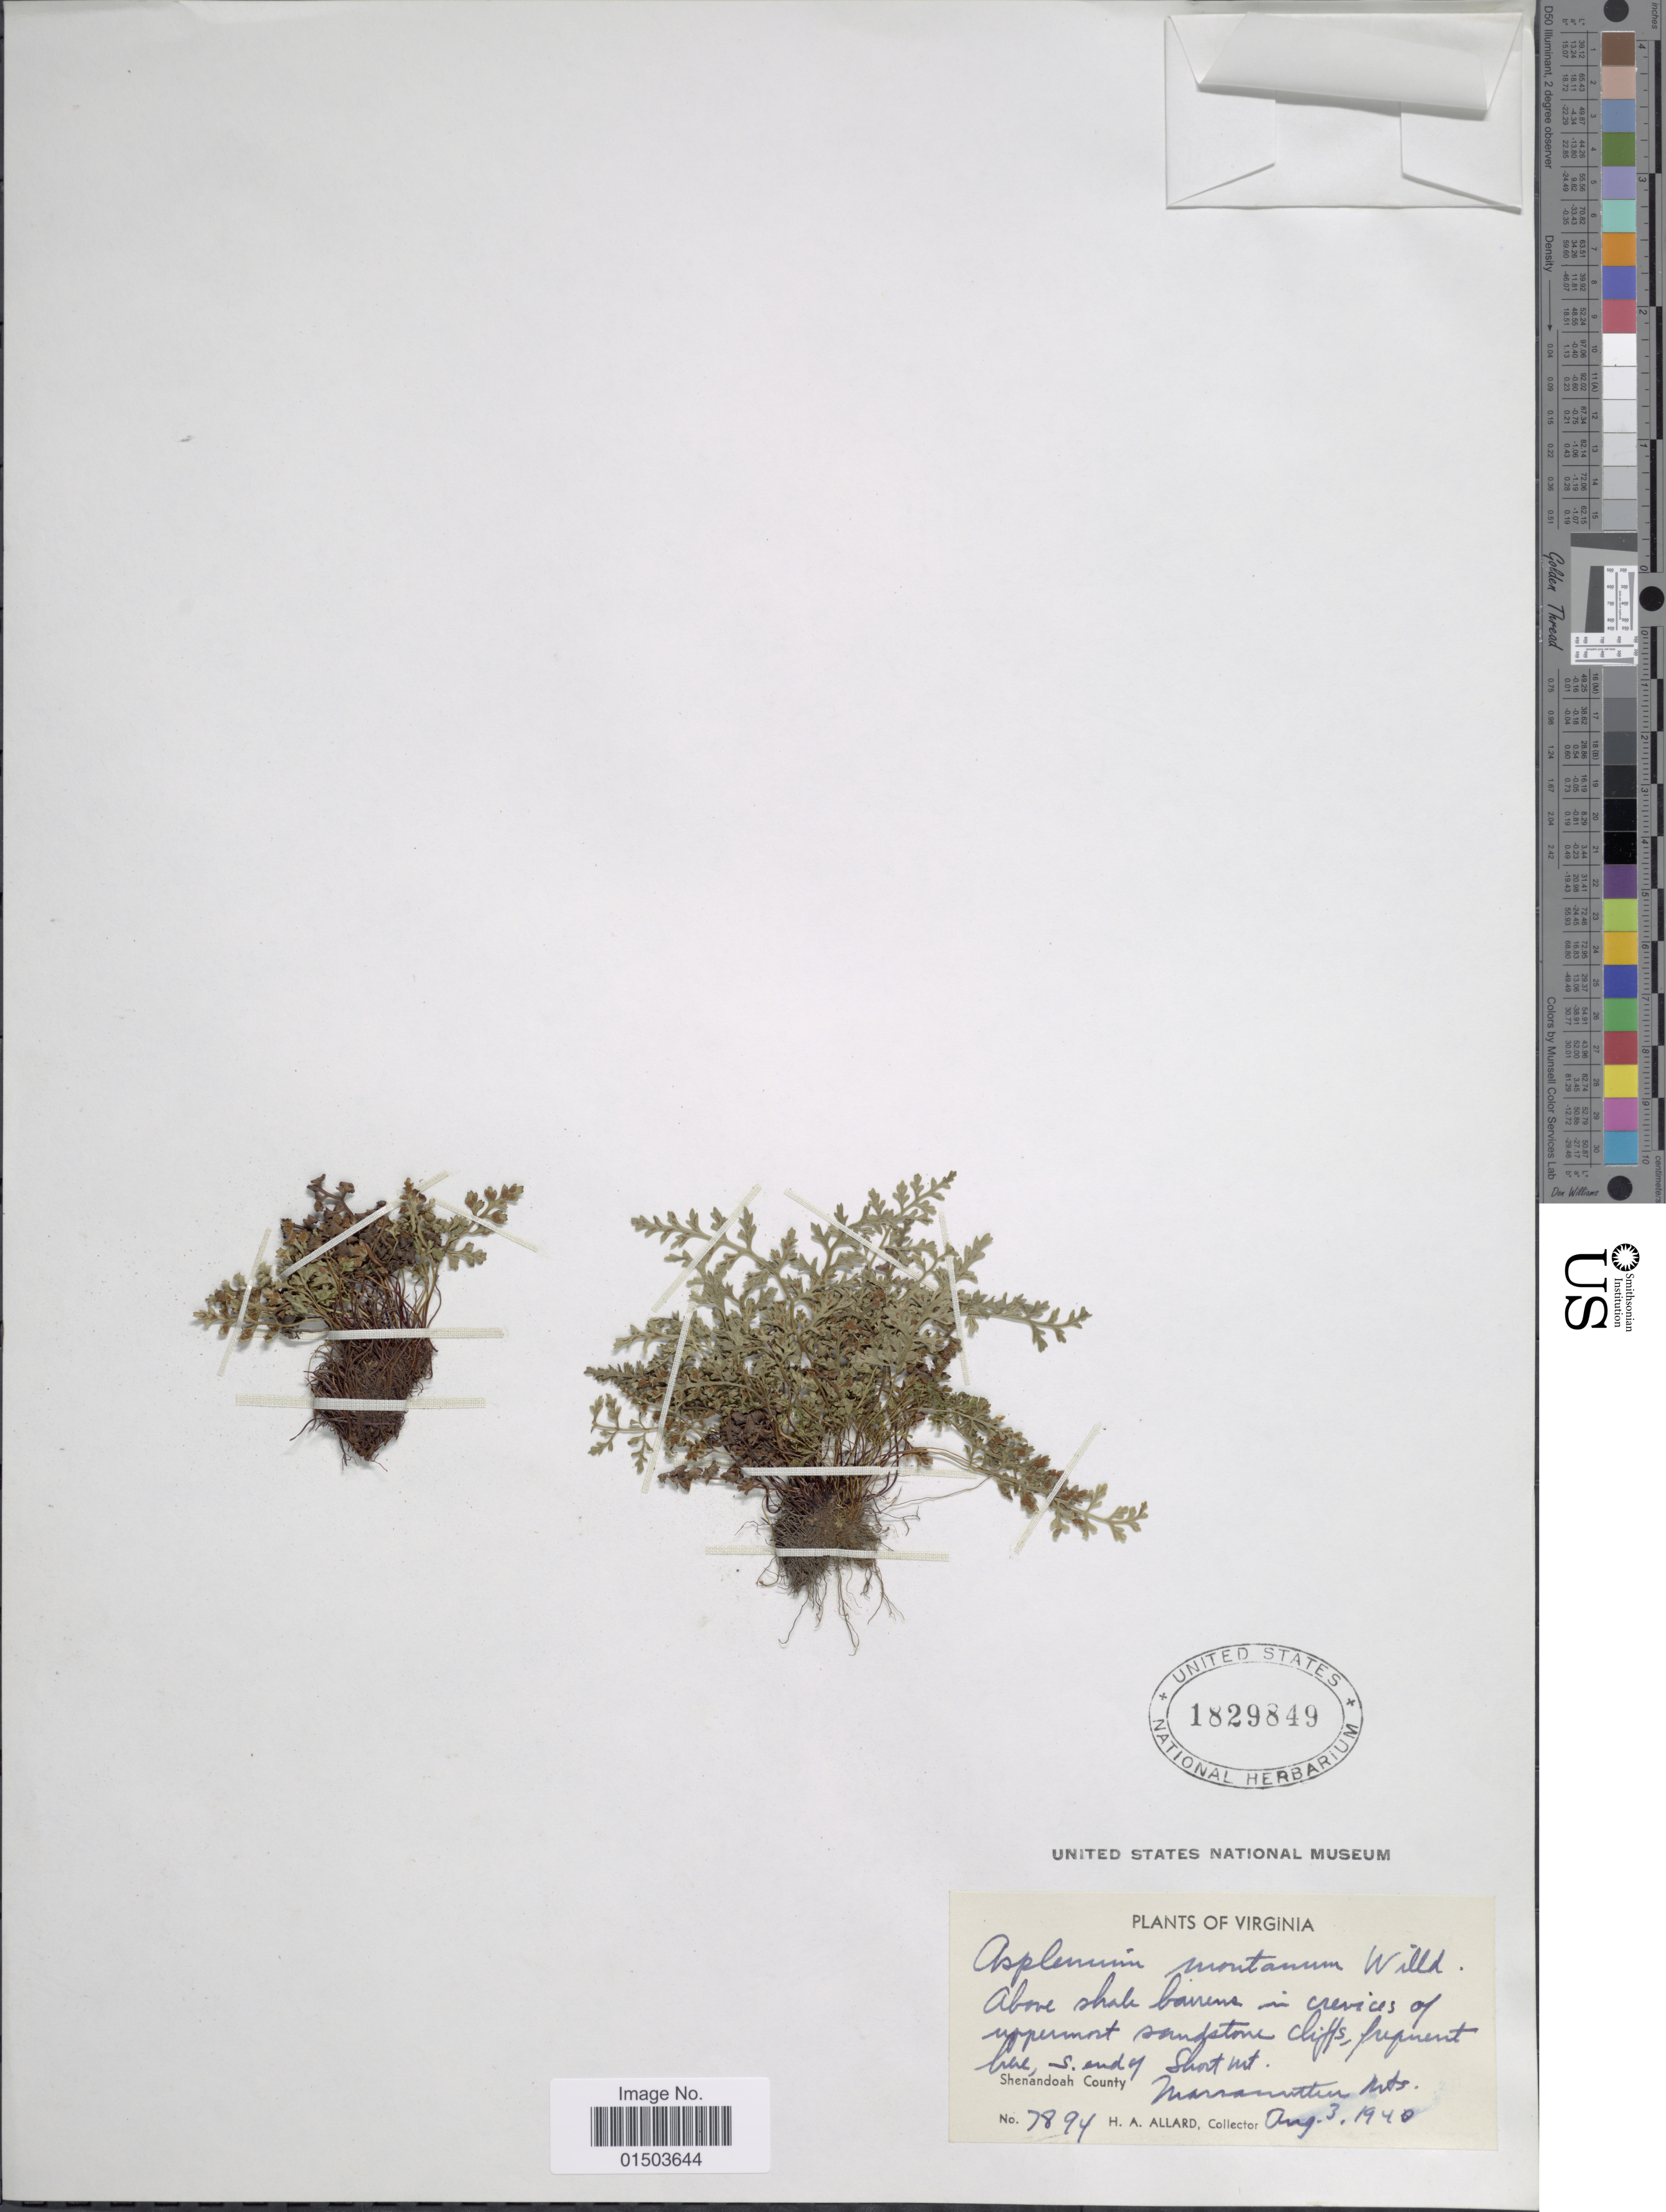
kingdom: Plantae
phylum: Tracheophyta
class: Polypodiopsida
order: Polypodiales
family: Aspleniaceae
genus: Asplenium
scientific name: Asplenium montanum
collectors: H. A. Allard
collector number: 7894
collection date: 1940-08-03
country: United States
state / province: Virginia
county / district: Shenandoah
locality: Virginia, Crevices of uppermort sandstone cliffs, S. and of Short Mt. Shenandoah County, Massanutten Mts.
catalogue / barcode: US 1829849